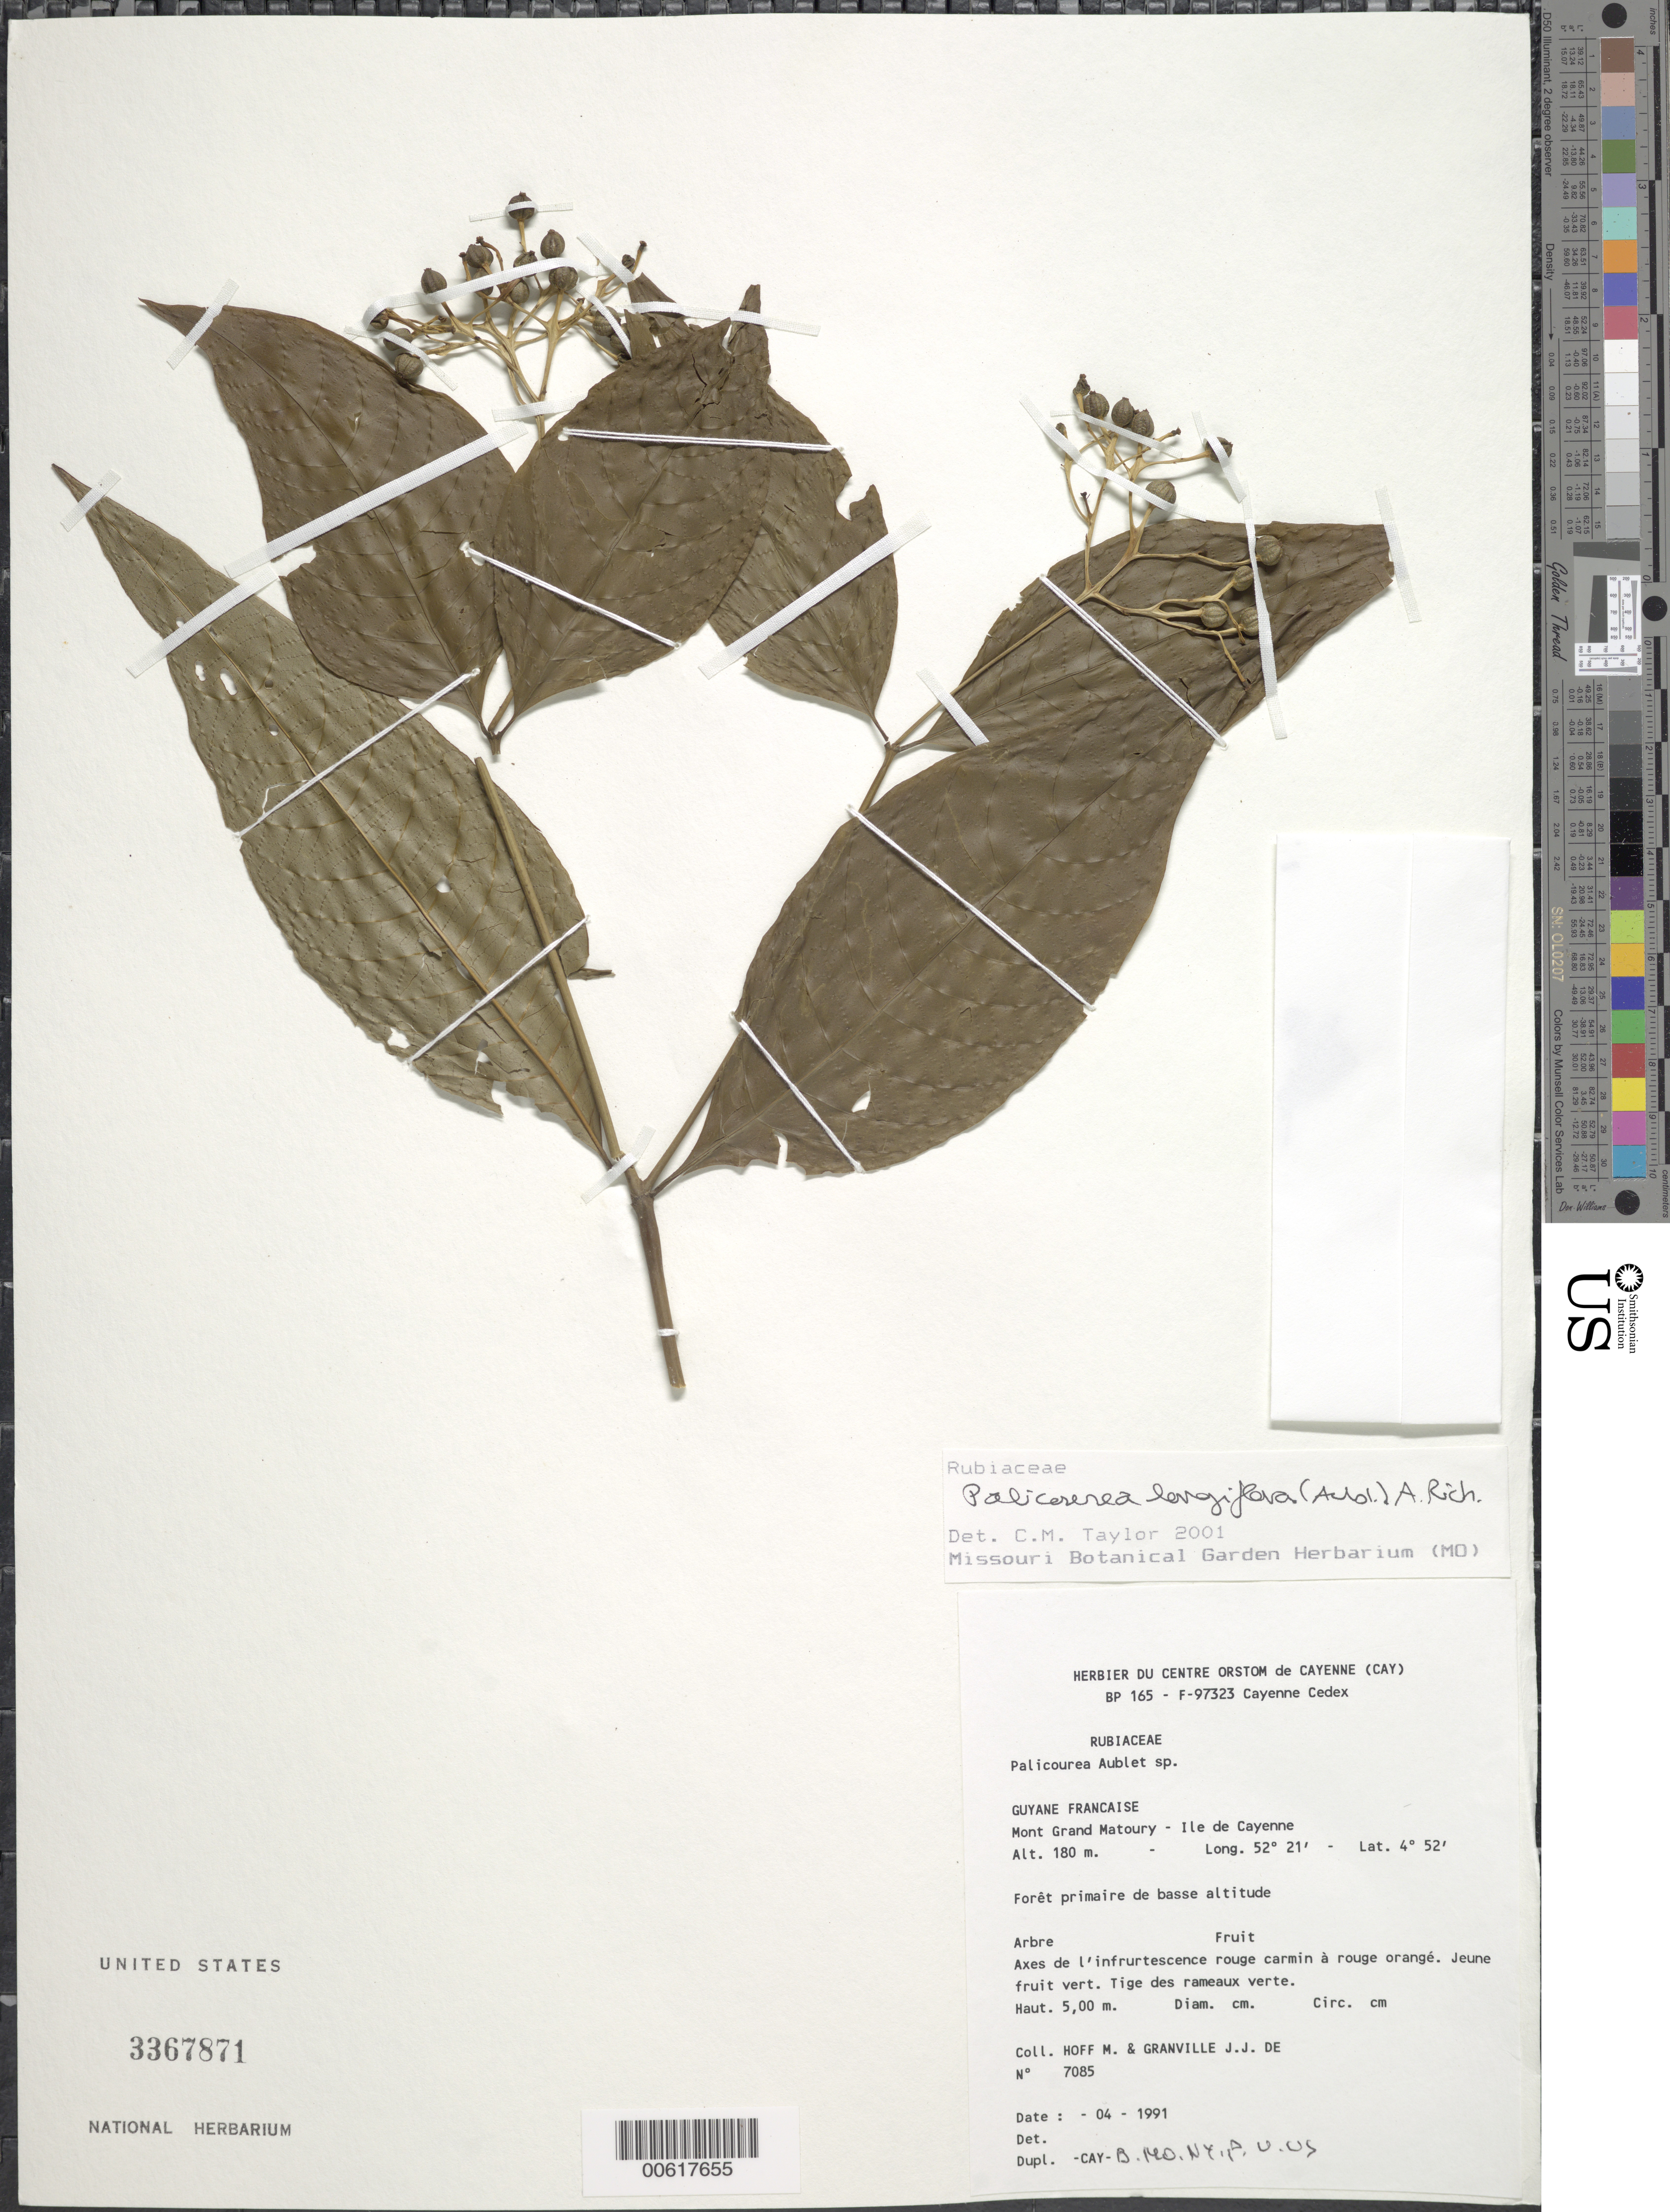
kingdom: Plantae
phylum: Tracheophyta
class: Magnoliopsida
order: Gentianales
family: Rubiaceae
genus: Palicourea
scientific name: Palicourea longiflora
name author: (Aubl.) A. Rich.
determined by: Taylor, Charlotte M.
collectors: M. Hoff & J.-J. de Granville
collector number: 7085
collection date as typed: Apr-91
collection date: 1991-04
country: French Guiana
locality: Mont Grand Matoury, Ile de Cayenne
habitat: Low primary forest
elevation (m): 180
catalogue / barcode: US 3367871